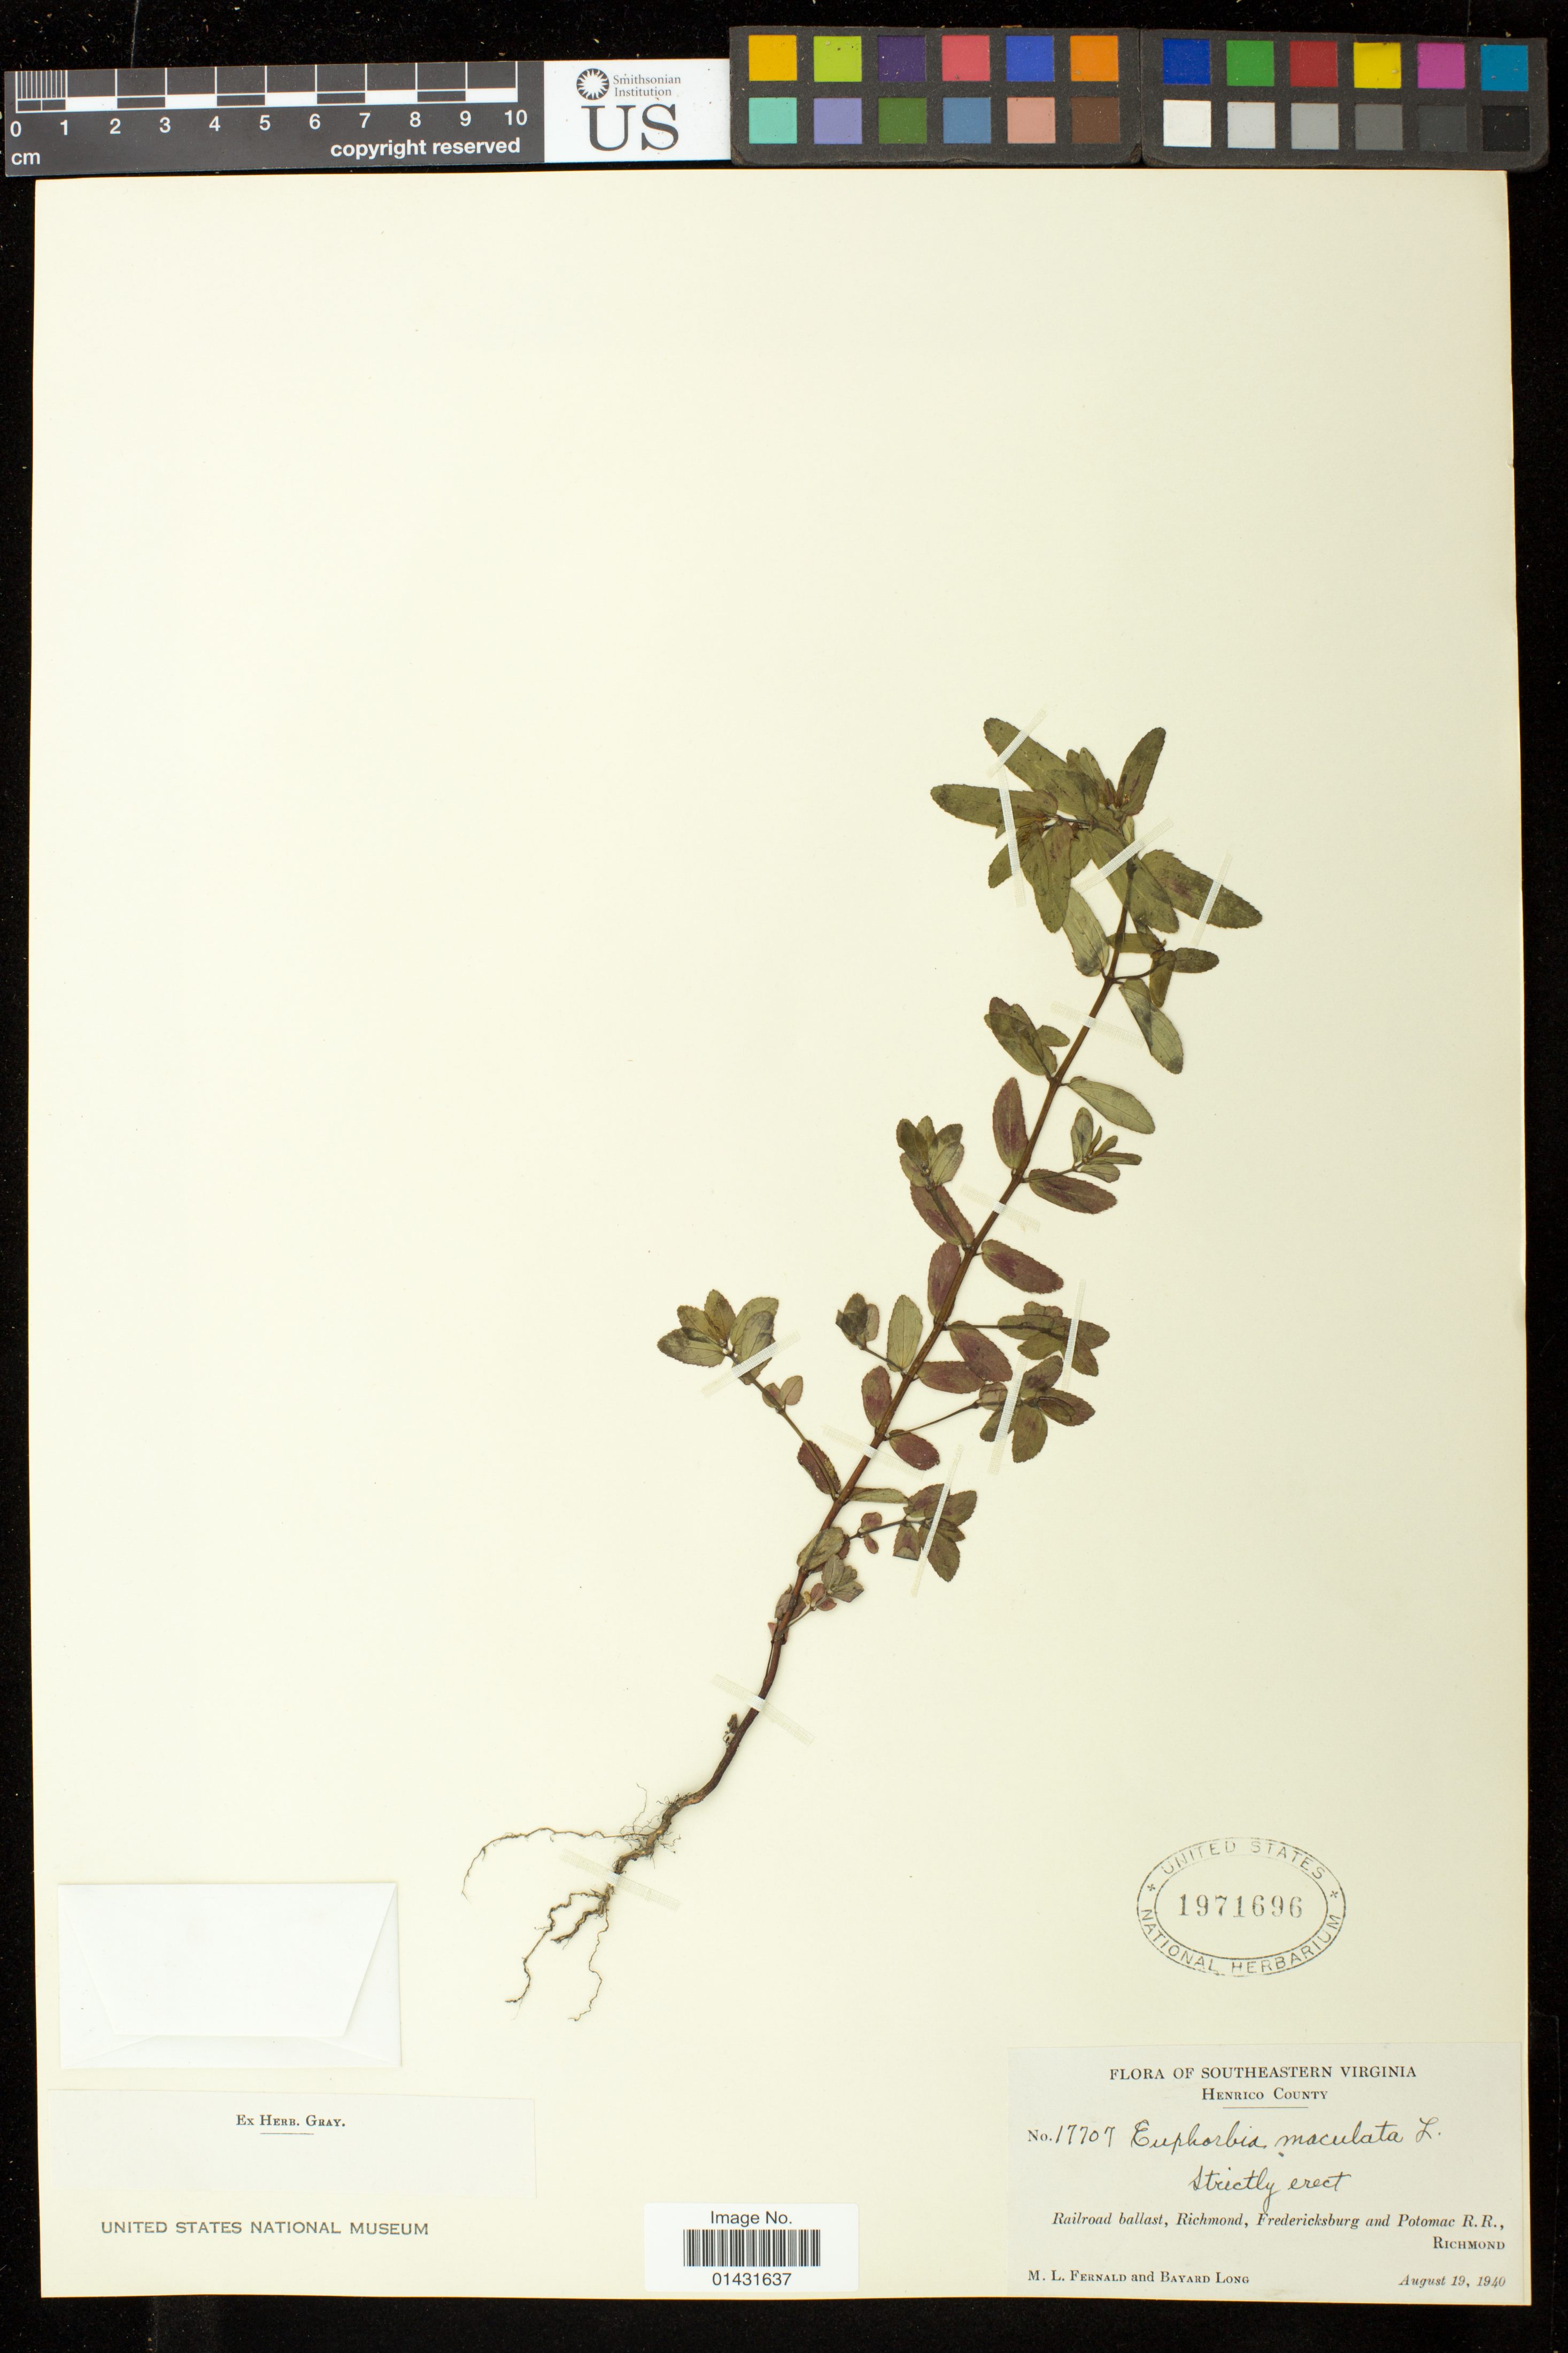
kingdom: Plantae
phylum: Tracheophyta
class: Magnoliopsida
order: Malpighiales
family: Euphorbiaceae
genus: Euphorbia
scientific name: Euphorbia hypericifolia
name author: L.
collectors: M. L. Fernald & B. Long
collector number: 17707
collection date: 1940-08-19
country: United States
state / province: Virginia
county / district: Henrico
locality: Richmond, Fredericksburg and Potomac R.R., Richmond.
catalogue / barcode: US 1971696